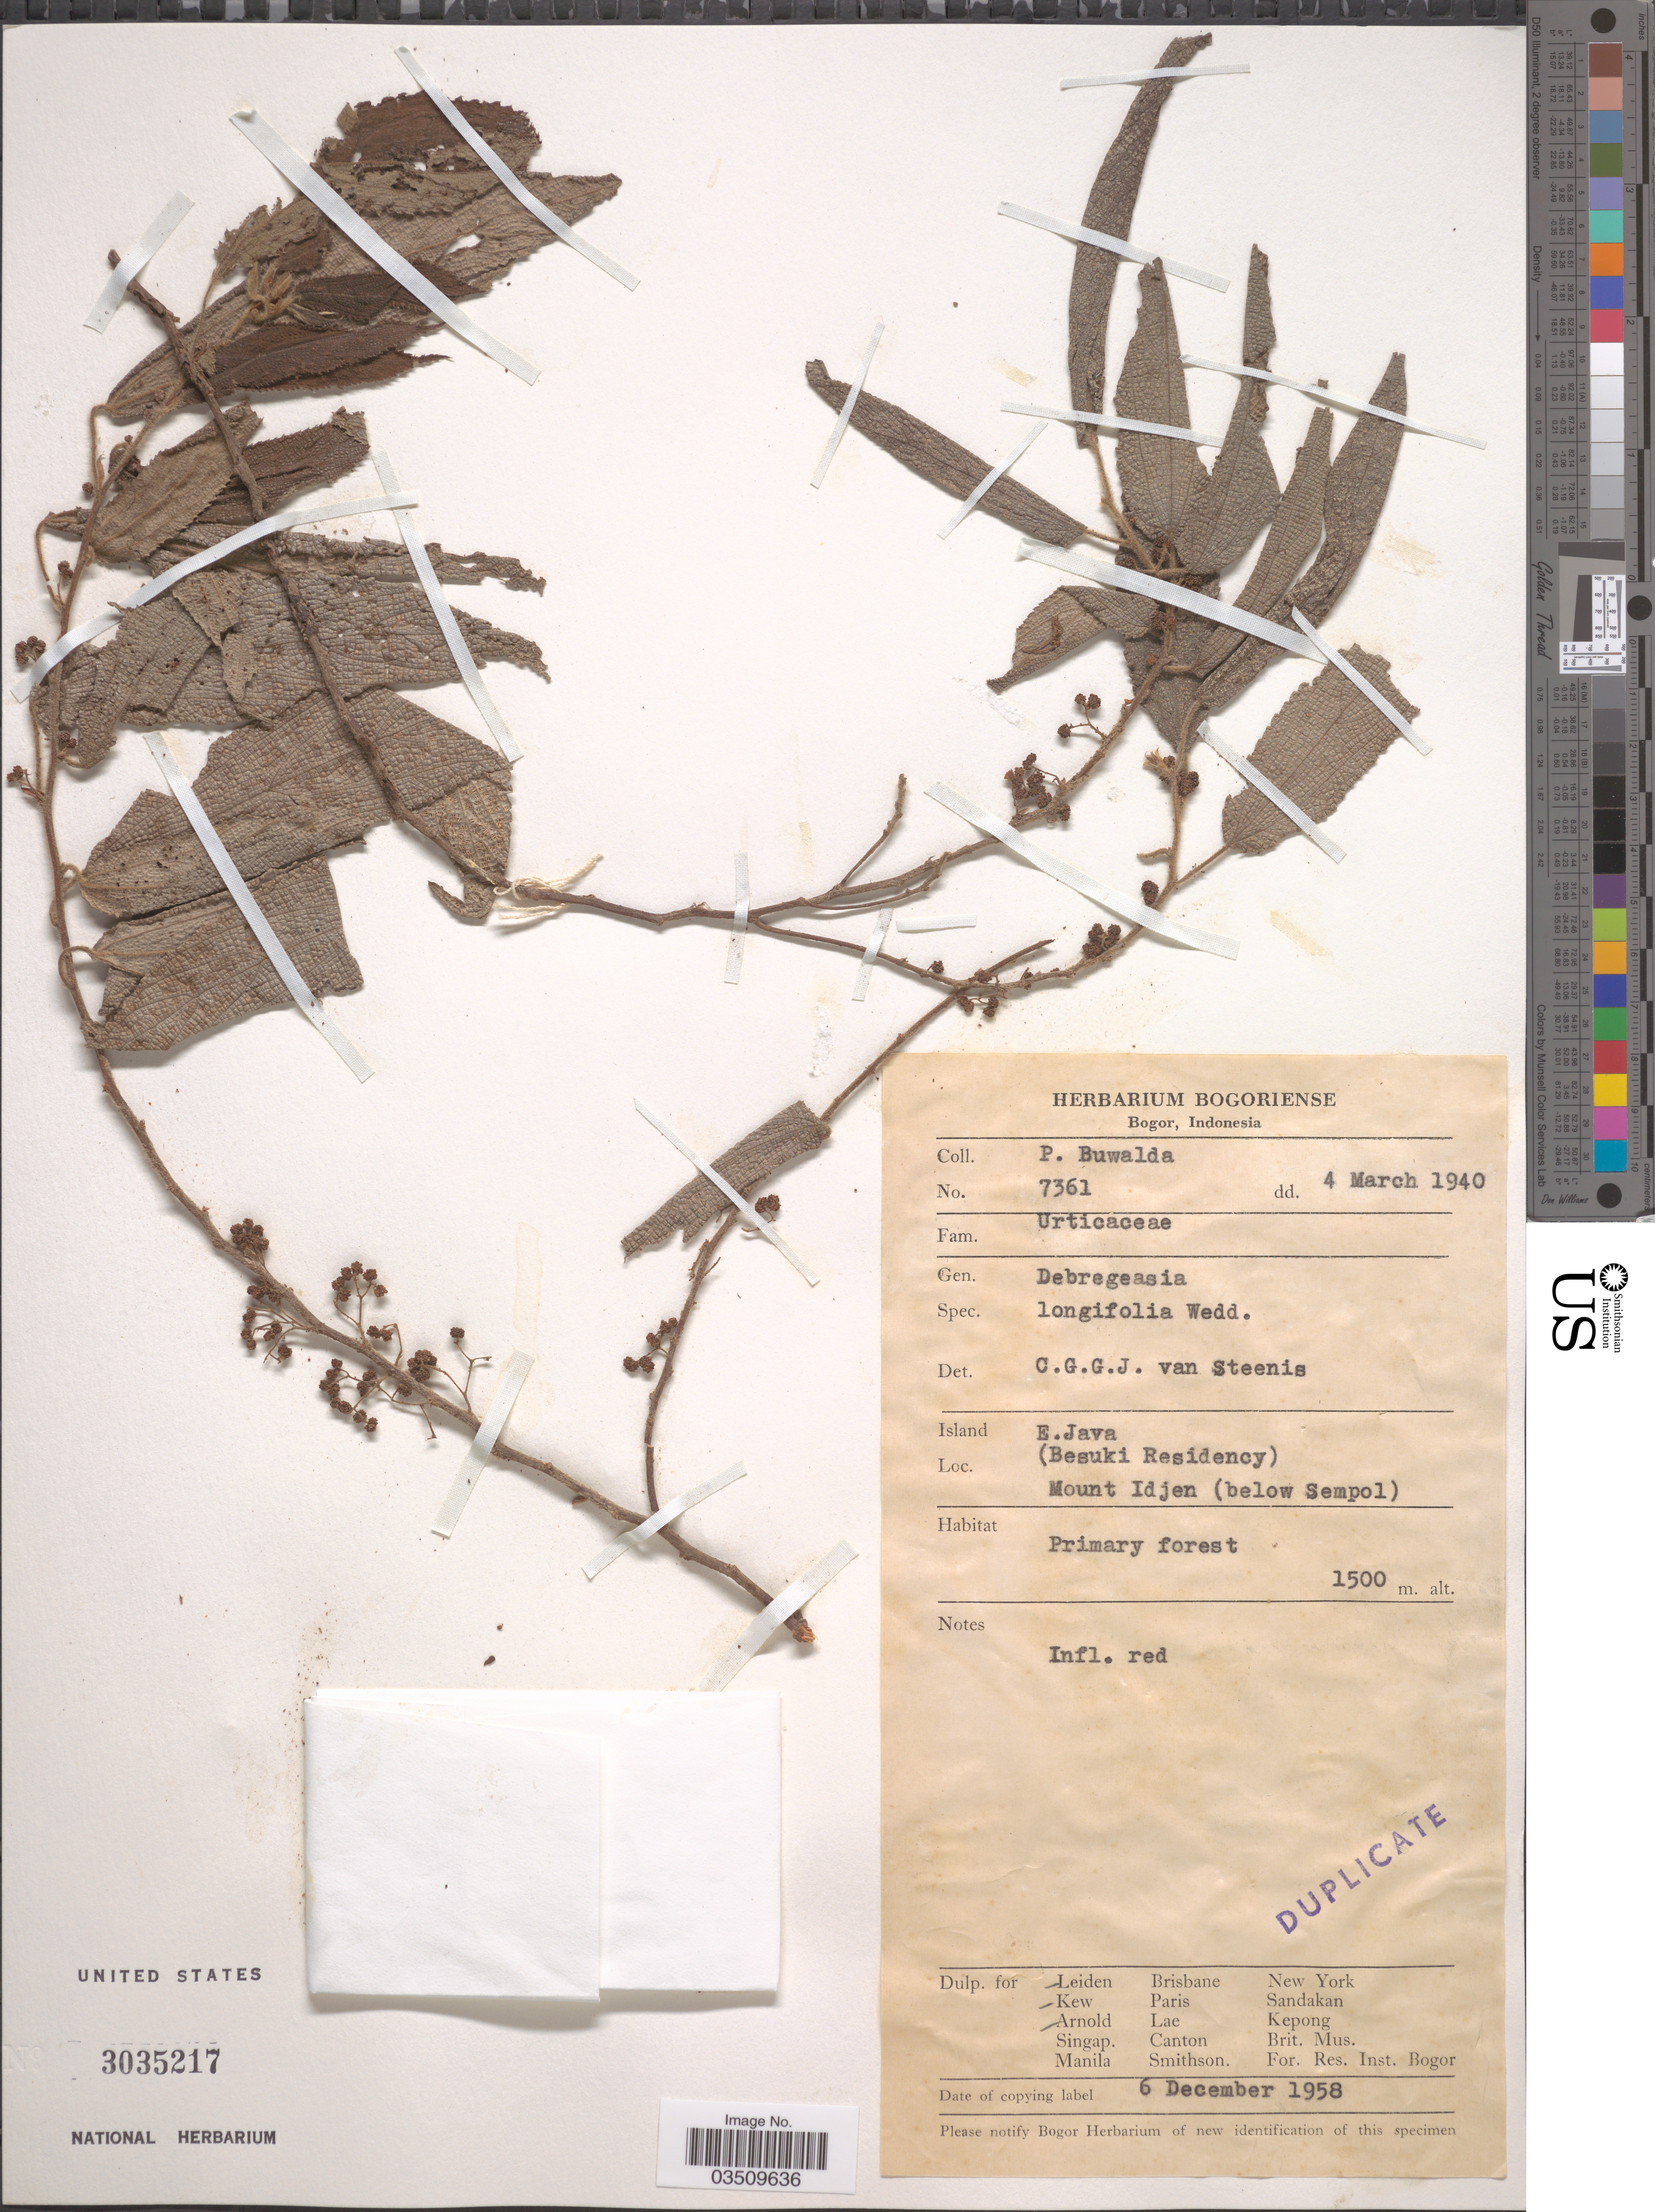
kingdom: Plantae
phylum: Tracheophyta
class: Magnoliopsida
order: Rosales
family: Urticaceae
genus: Debregeasia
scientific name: Debregeasia longifolia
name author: (Burm. f.) Wedd.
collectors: P. Buwalda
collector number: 7361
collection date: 1940-03-04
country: Indonesia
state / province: Java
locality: Island E. Java(Besuki Residency). Mount Idjen (below Sempol).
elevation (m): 1500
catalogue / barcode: US 3035217